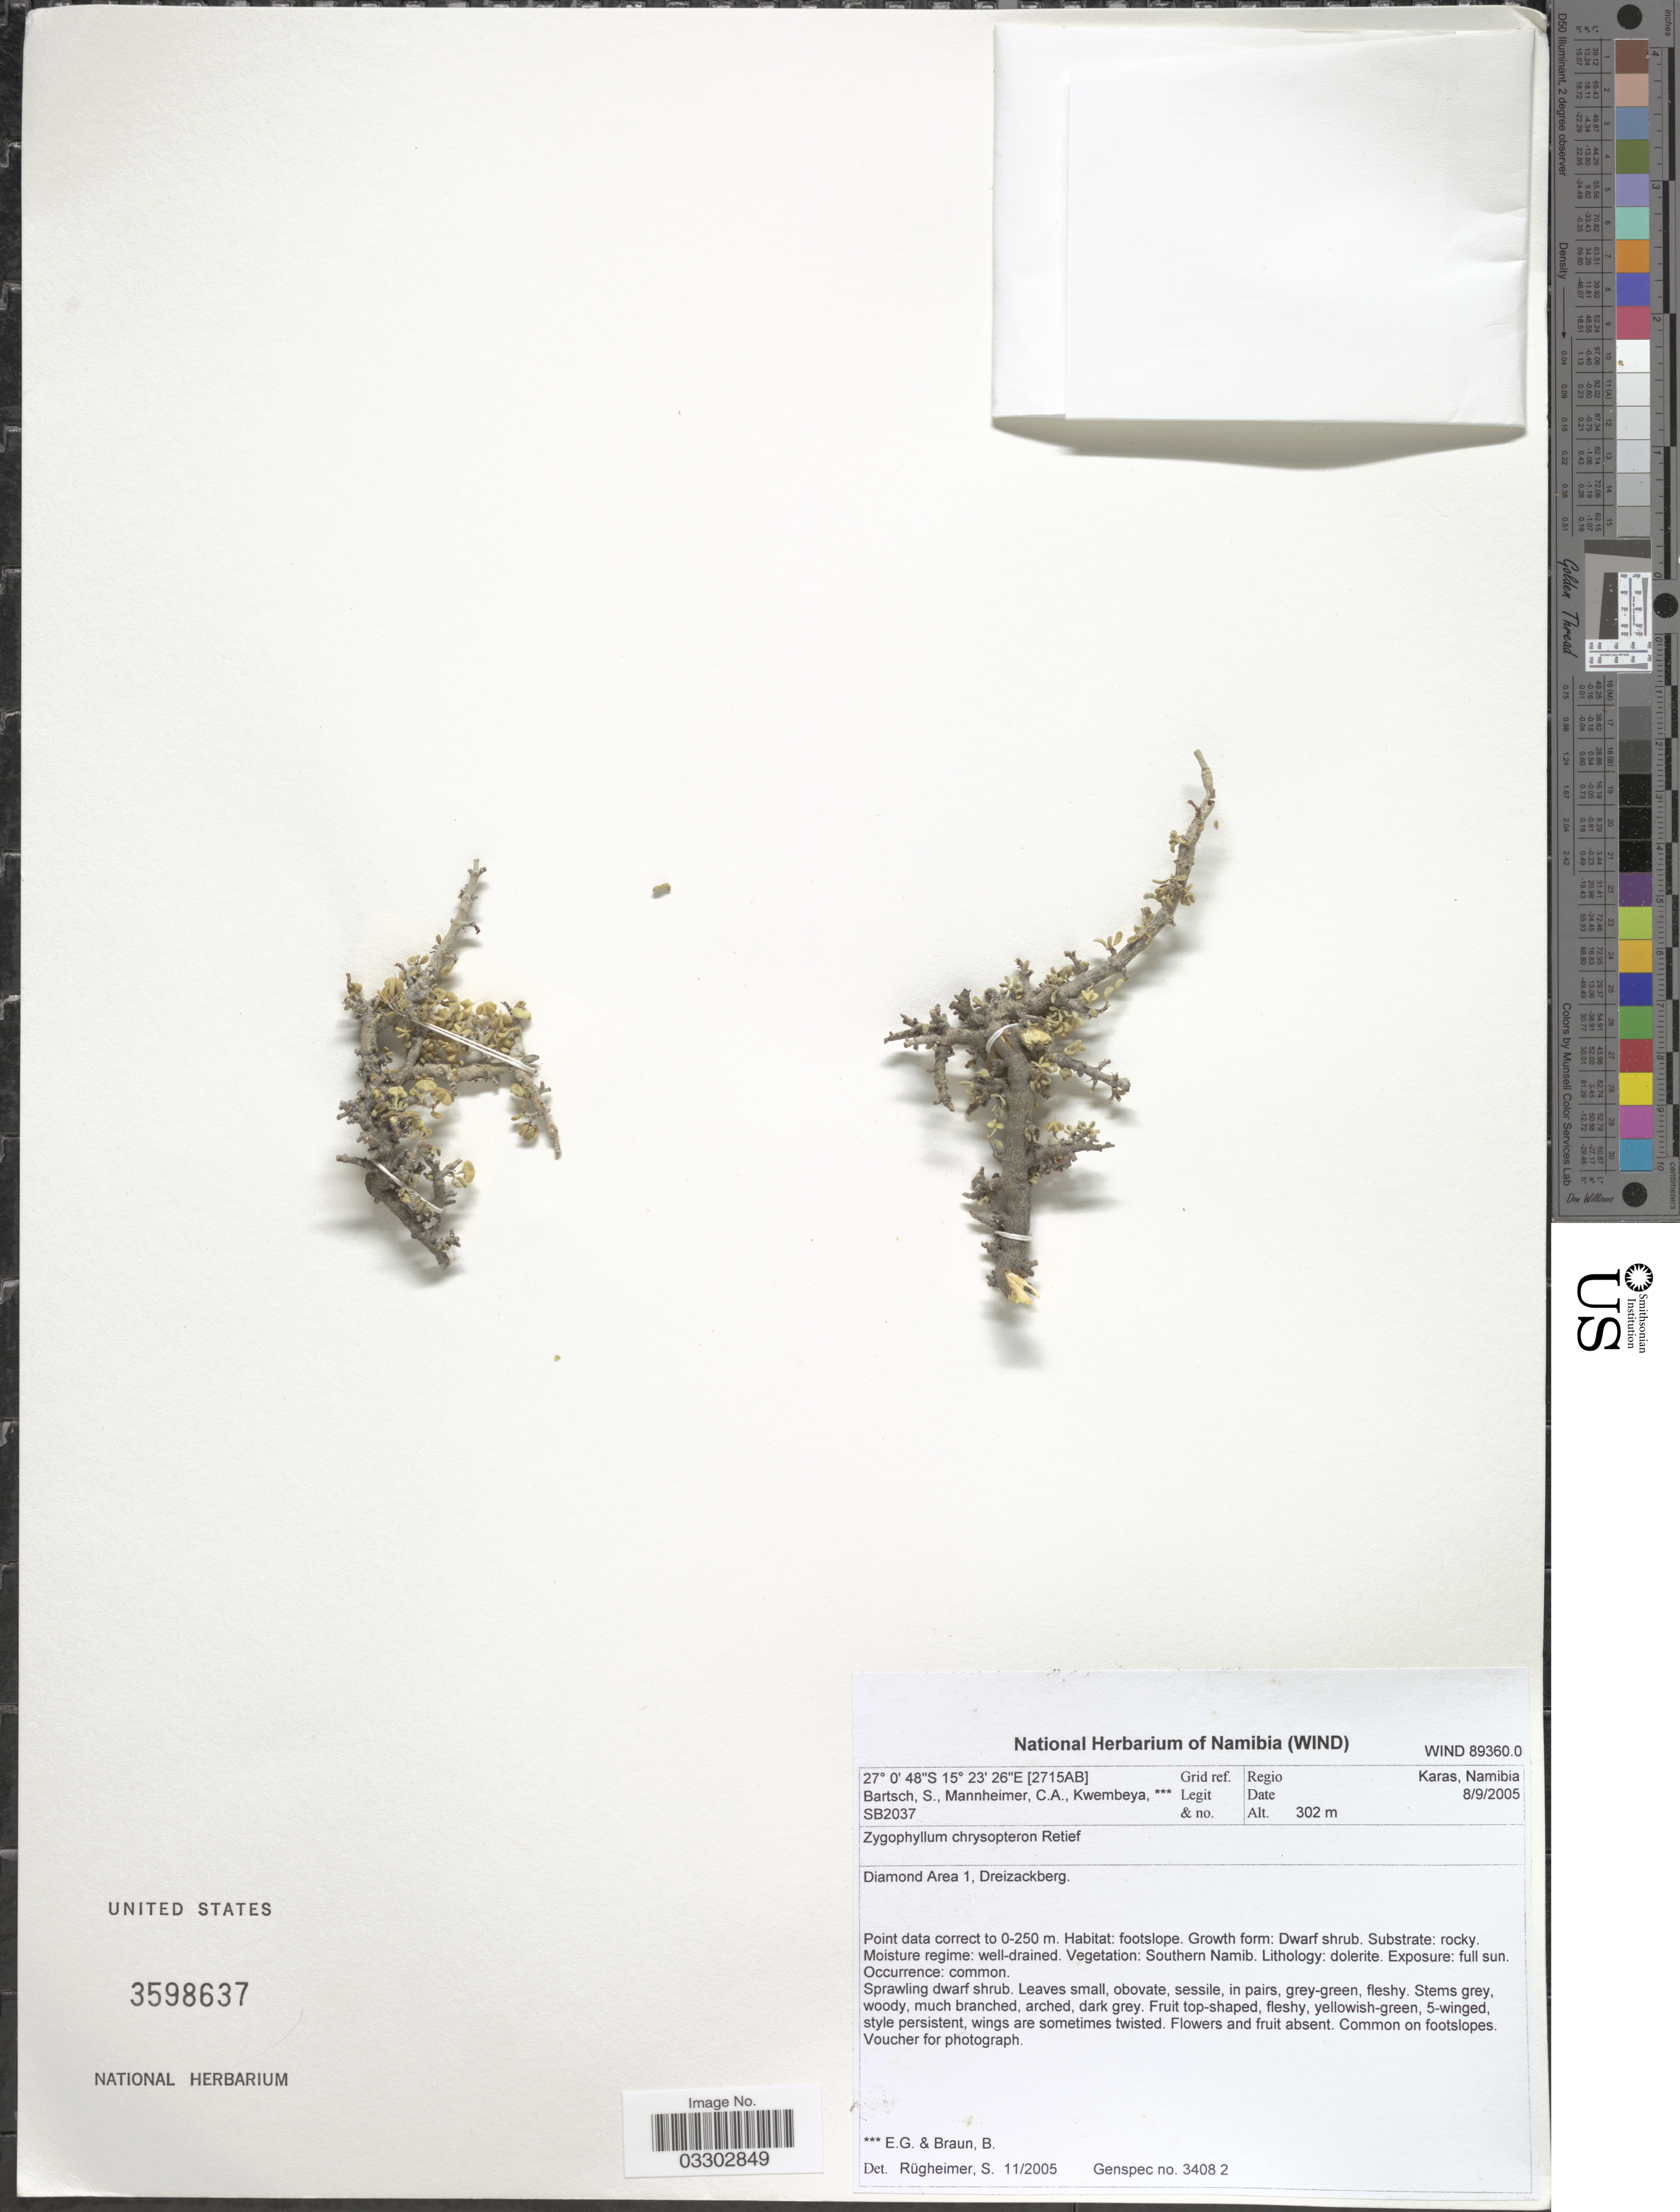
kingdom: Plantae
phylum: Tracheophyta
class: Magnoliopsida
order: Zygophyllales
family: Zygophyllaceae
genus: Zygophyllum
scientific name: Zygophyllum chrysopteron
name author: Retief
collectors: S. Bartsch, C. A. Mannheimer & Kwembeya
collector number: SB2037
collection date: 2005-09-08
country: Namibia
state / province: Karas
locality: [2715AB] Grid ref. Diamond Area 1, Dreizackberg.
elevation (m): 302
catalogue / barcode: US 3598637